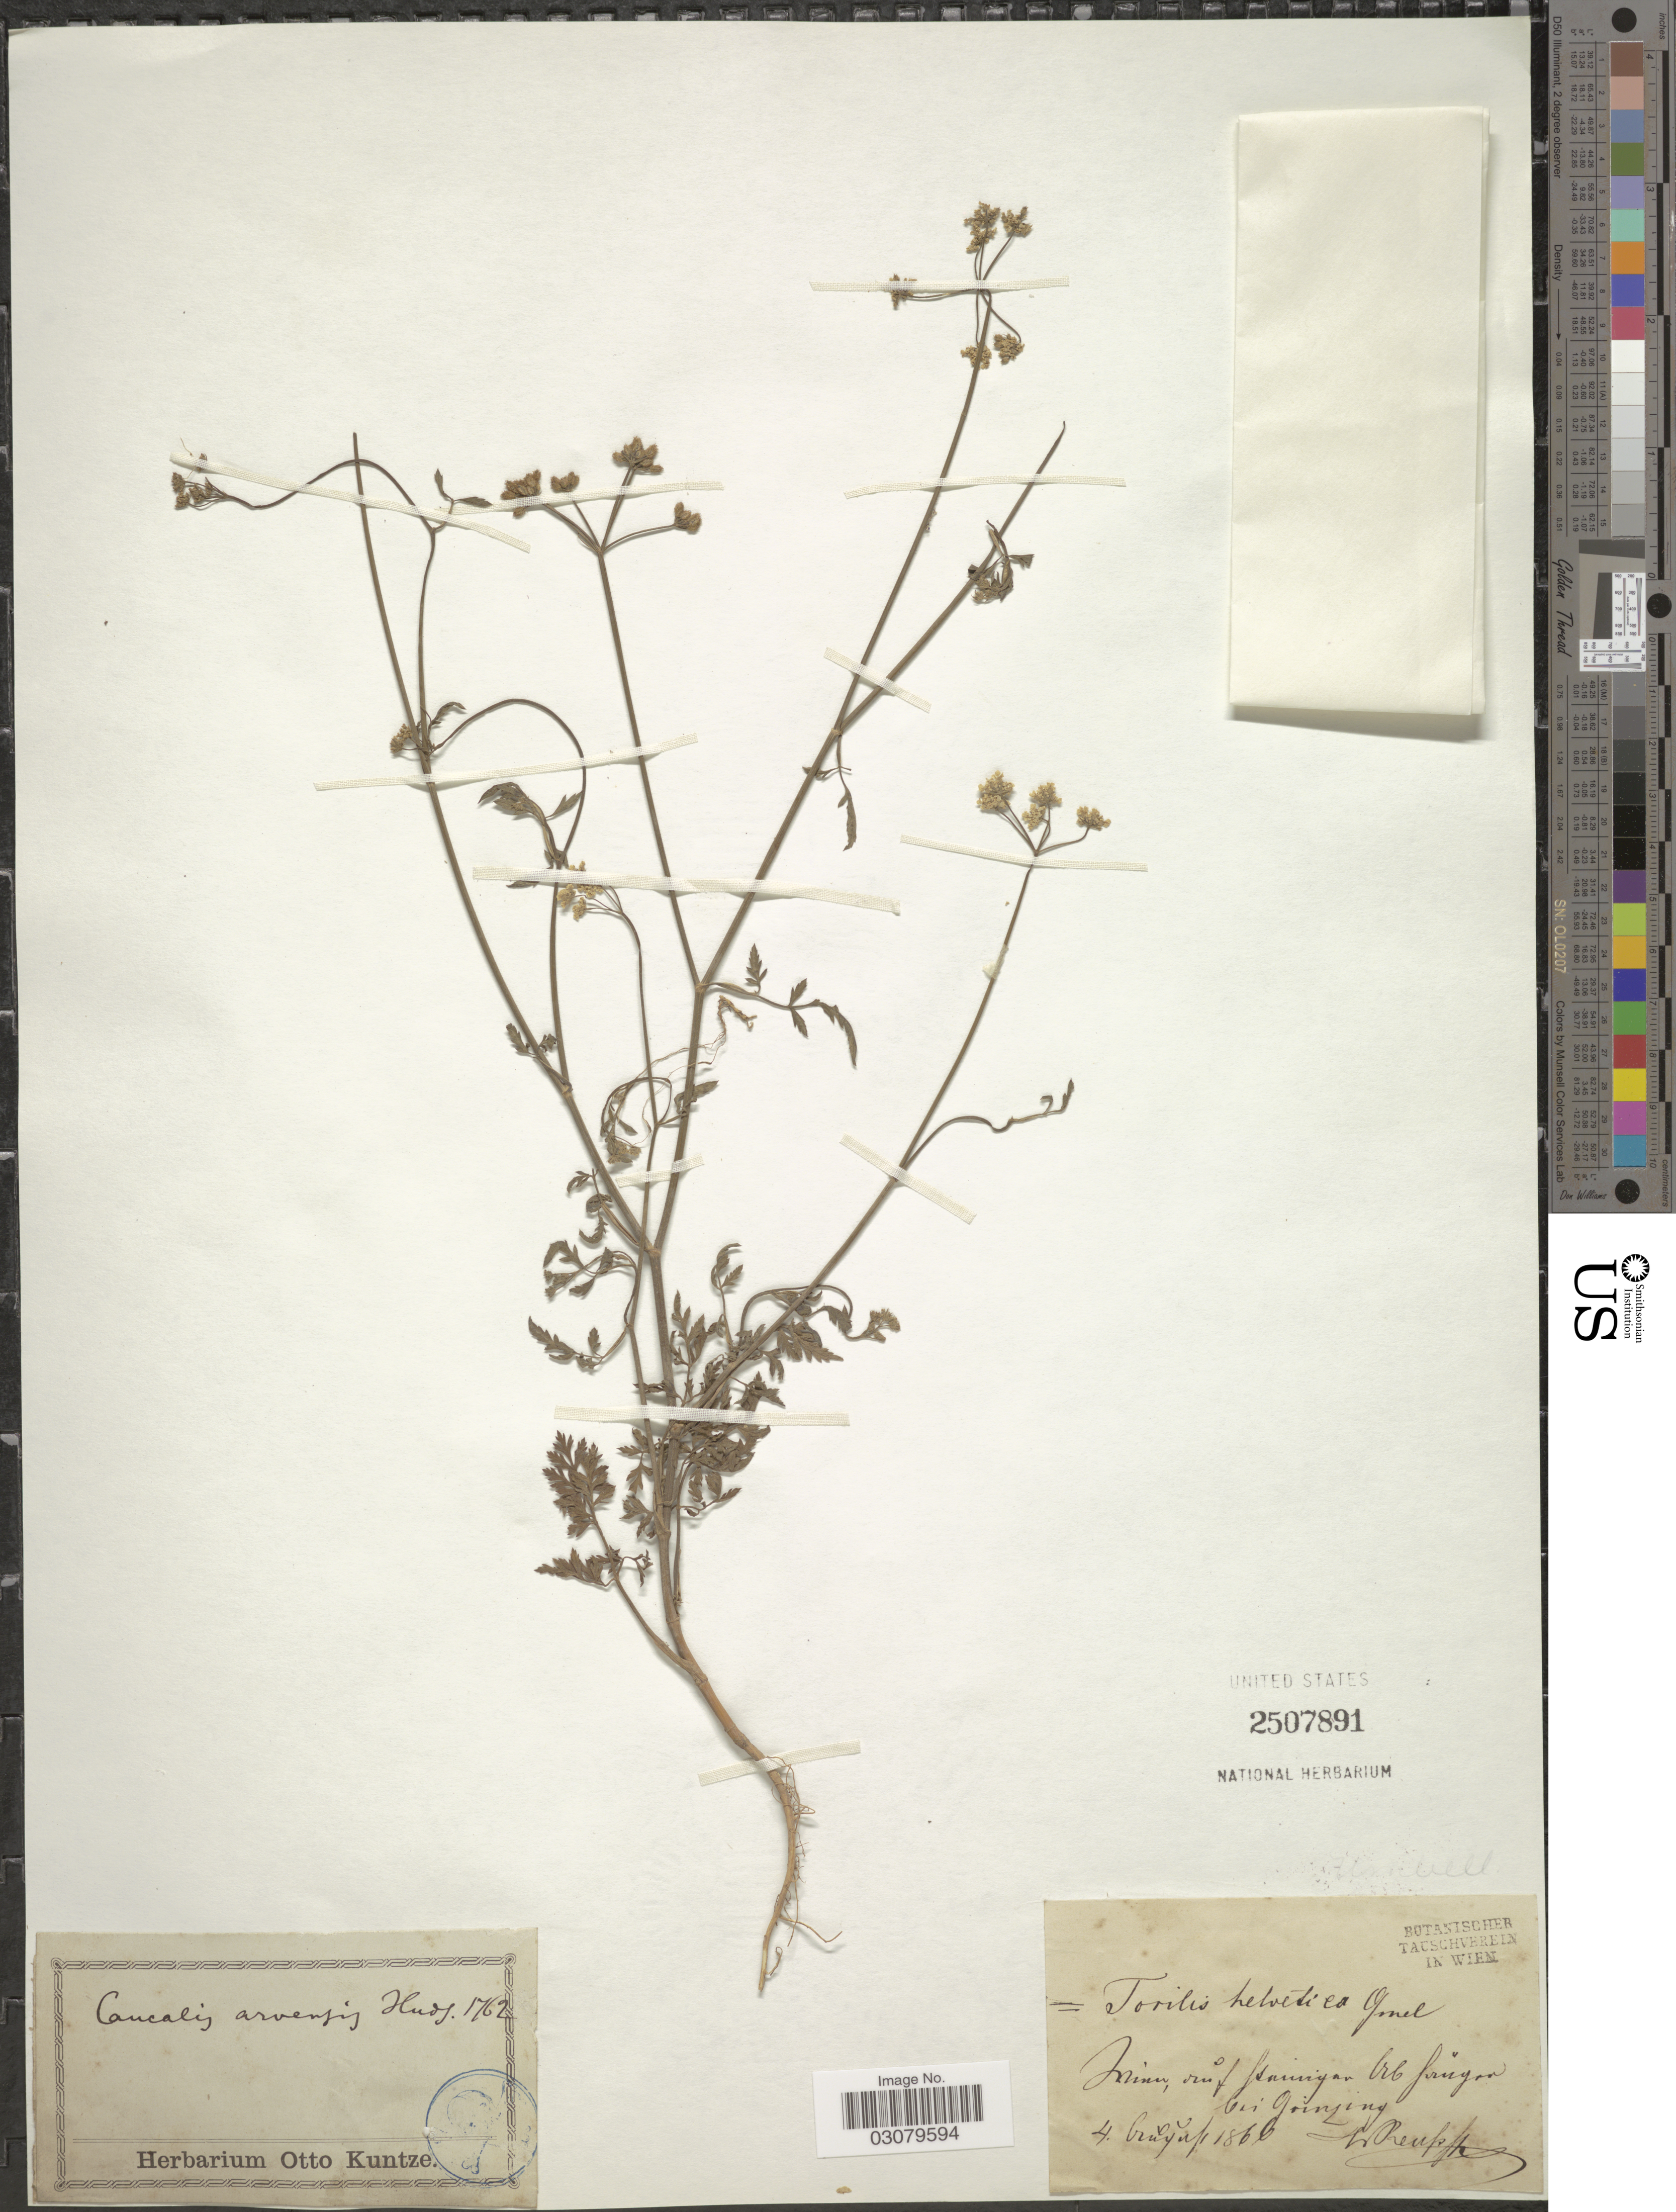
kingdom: Plantae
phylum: Tracheophyta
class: Magnoliopsida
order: Apiales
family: Apiaceae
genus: Caucalis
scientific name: Caucalis arvensis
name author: Huds.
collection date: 1866-06-04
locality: Irinu, vuif flamingan lrb frugen bei Gringing. [interpreted]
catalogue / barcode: US 2507891